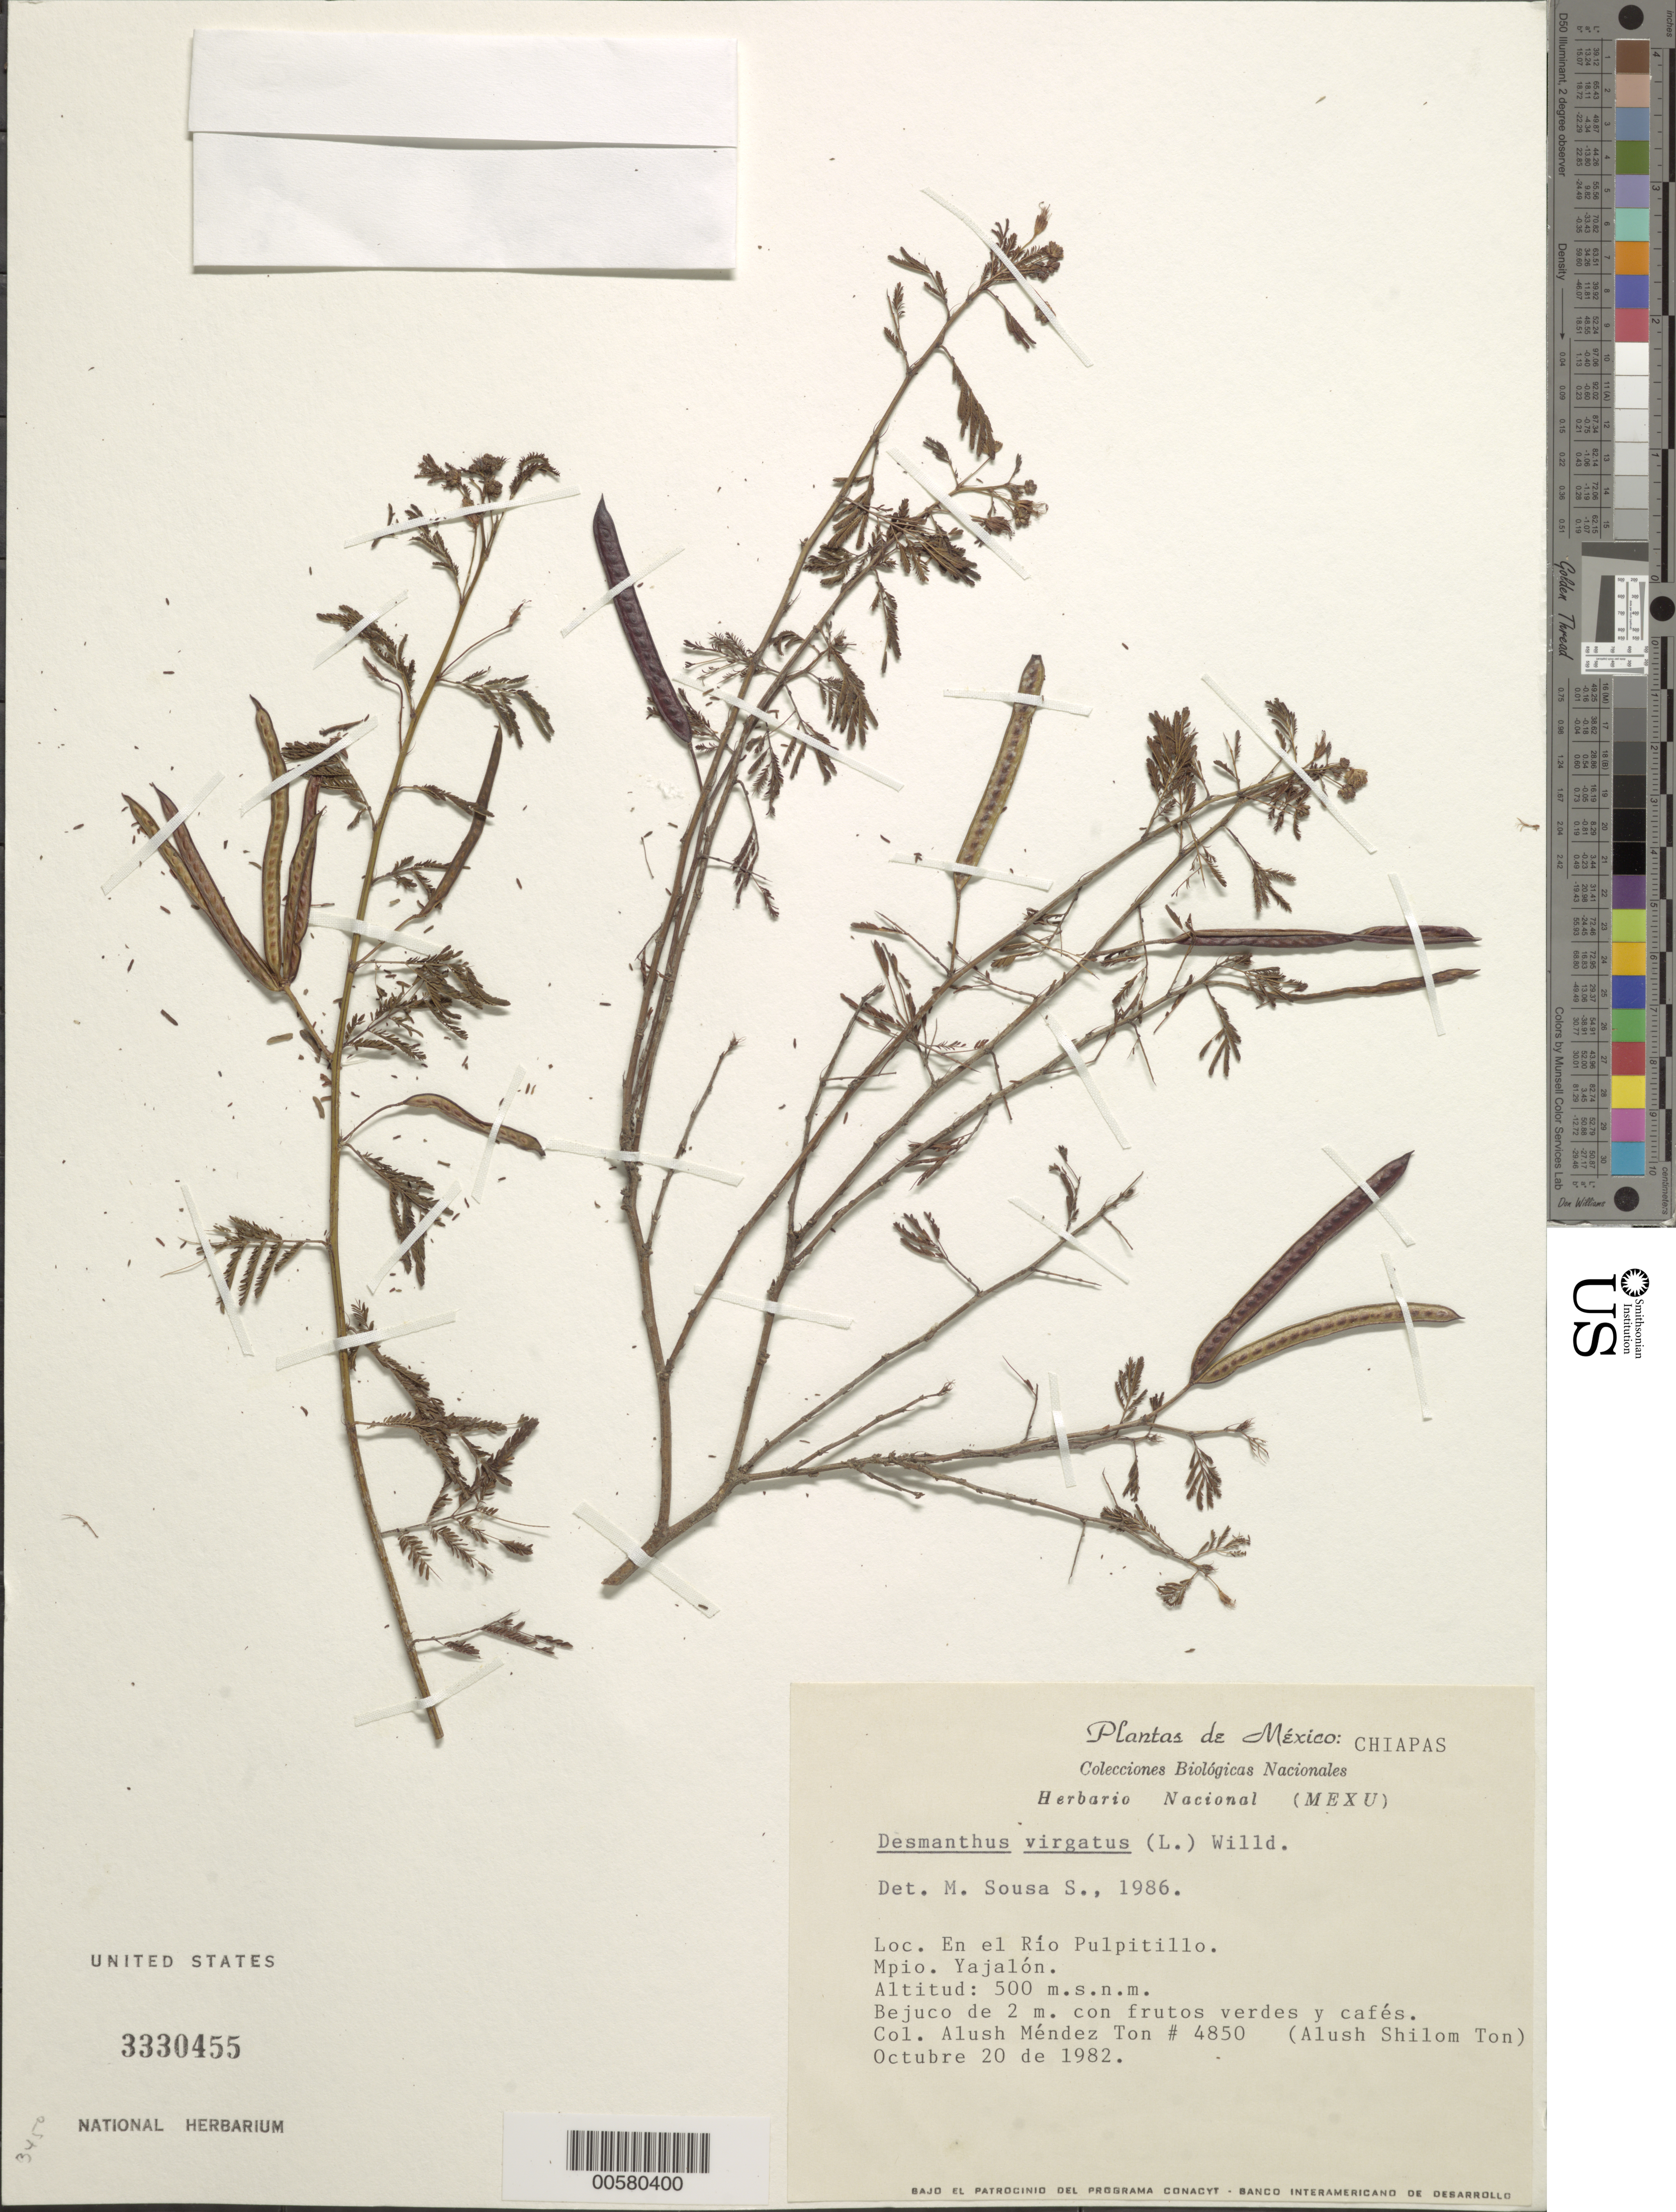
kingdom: Plantae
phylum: Tracheophyta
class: Magnoliopsida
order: Fabales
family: Fabaceae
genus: Desmanthus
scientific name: Desmanthus virgatus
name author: (L.) Willd.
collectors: A. S. Ton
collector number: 4850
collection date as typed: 20 Oct 1982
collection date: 1982-10-20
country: Mexico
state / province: Chiapas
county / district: Yajalón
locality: Rio Pulpitillo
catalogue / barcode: US 3330455